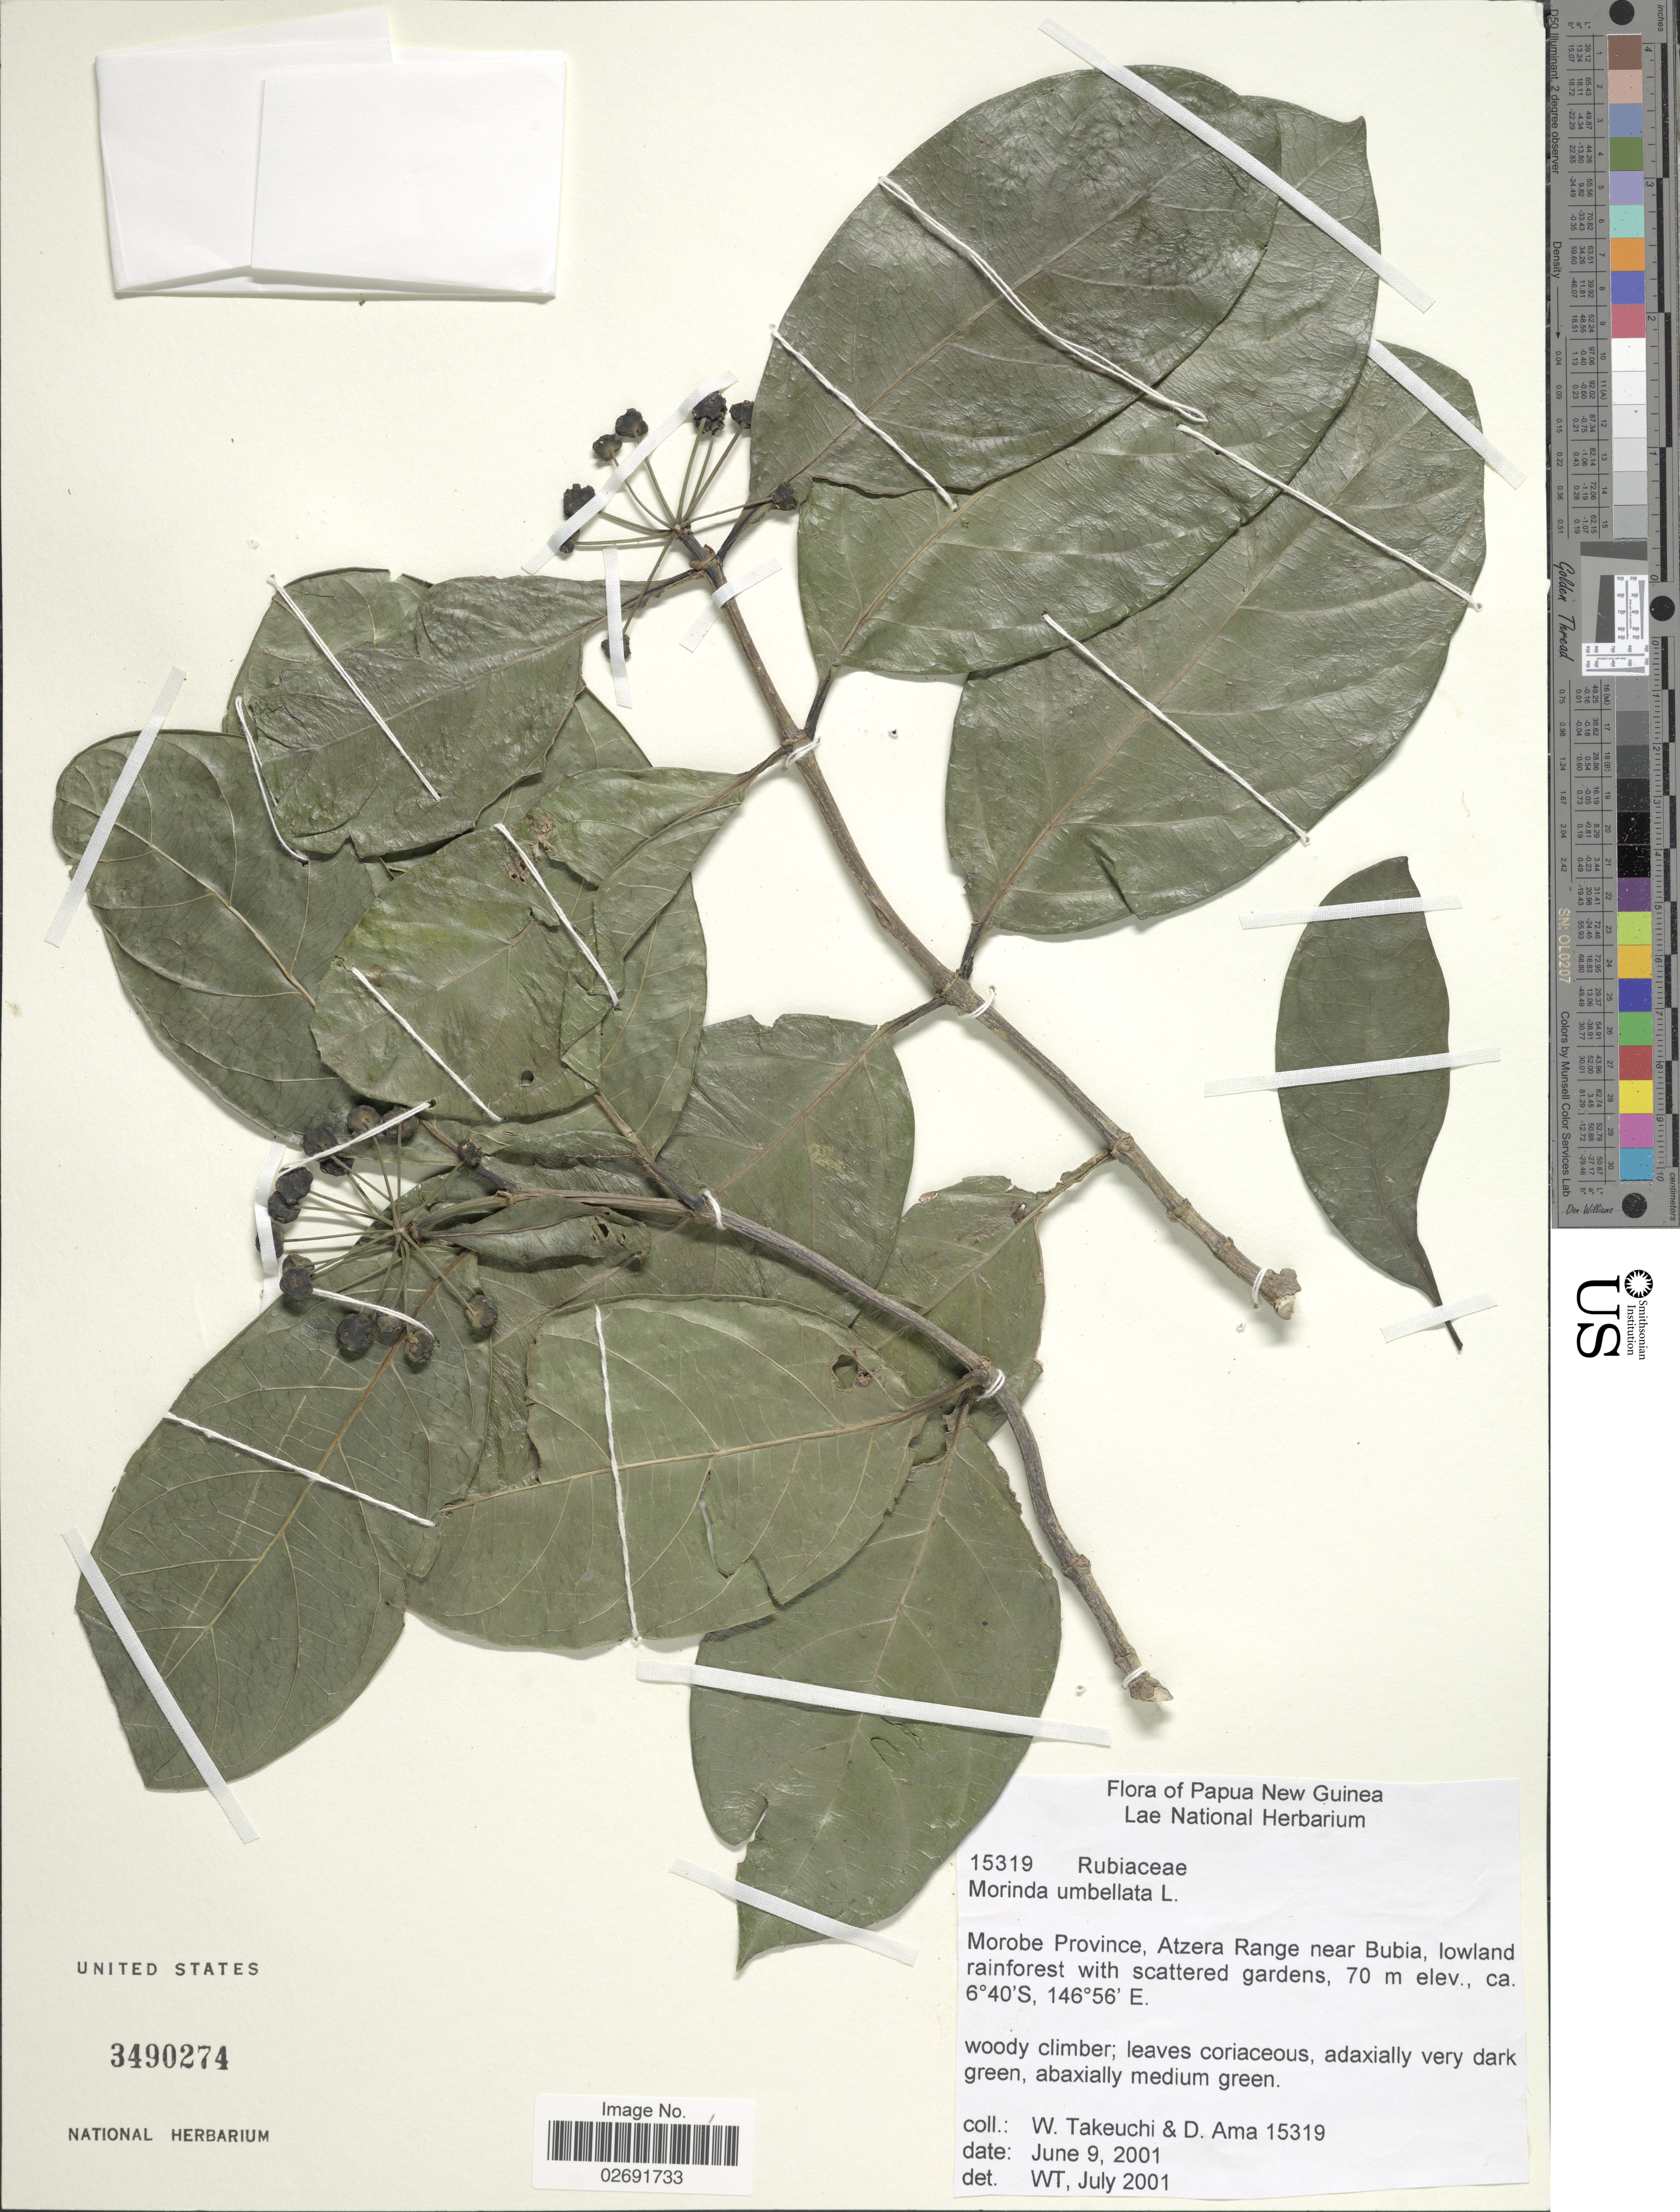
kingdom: Plantae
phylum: Tracheophyta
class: Magnoliopsida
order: Gentianales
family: Rubiaceae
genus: Gynochthodes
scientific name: Gynochthodes umbellata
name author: (L.) Razafim. & B. Bremer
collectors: W. Takeuchi & D. Ama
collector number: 15319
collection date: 2001-06-09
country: Papua New Guinea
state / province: Morobe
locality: Atzera Range near Bubia.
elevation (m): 70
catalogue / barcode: US 3490274